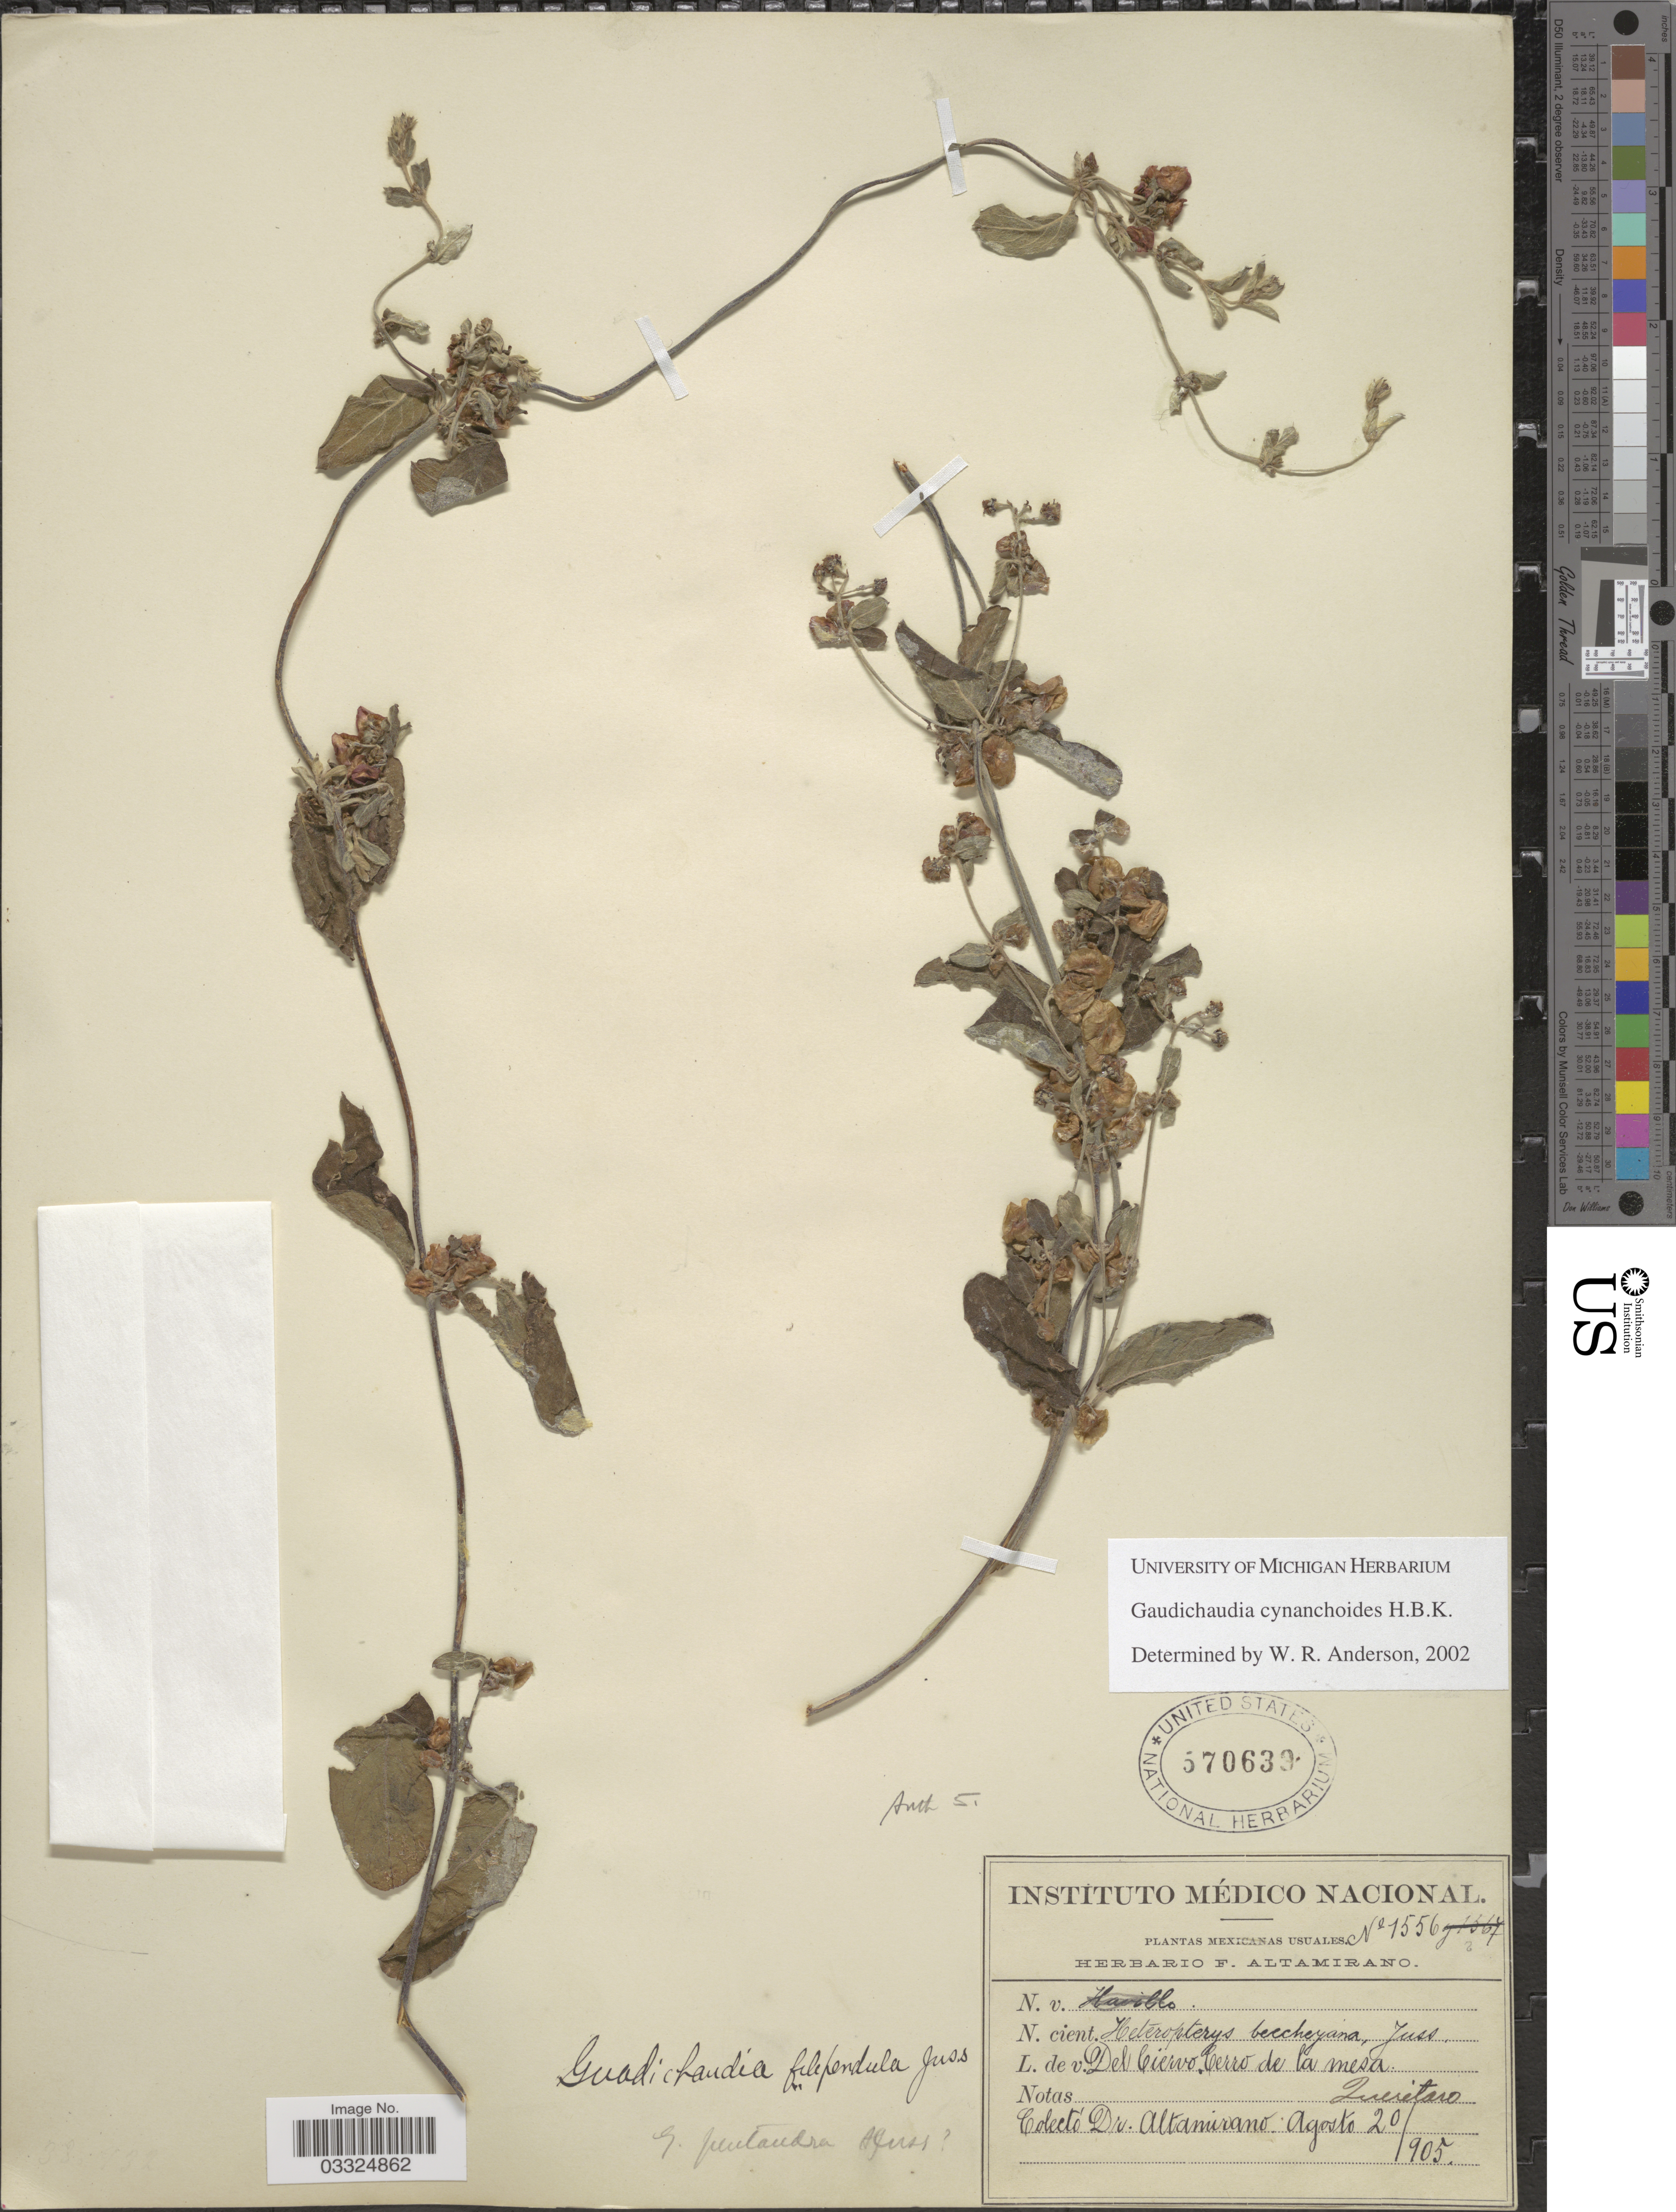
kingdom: Plantae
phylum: Tracheophyta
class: Magnoliopsida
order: Malpighiales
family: Malpighiaceae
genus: Gaudichaudia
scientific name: Gaudichaudia cynanchoides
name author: Kunth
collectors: F. Altamirano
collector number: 1556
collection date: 1905-08-20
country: Mexico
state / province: Querétaro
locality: Del Ciervo Cerro de la mesa.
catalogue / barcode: US 570639